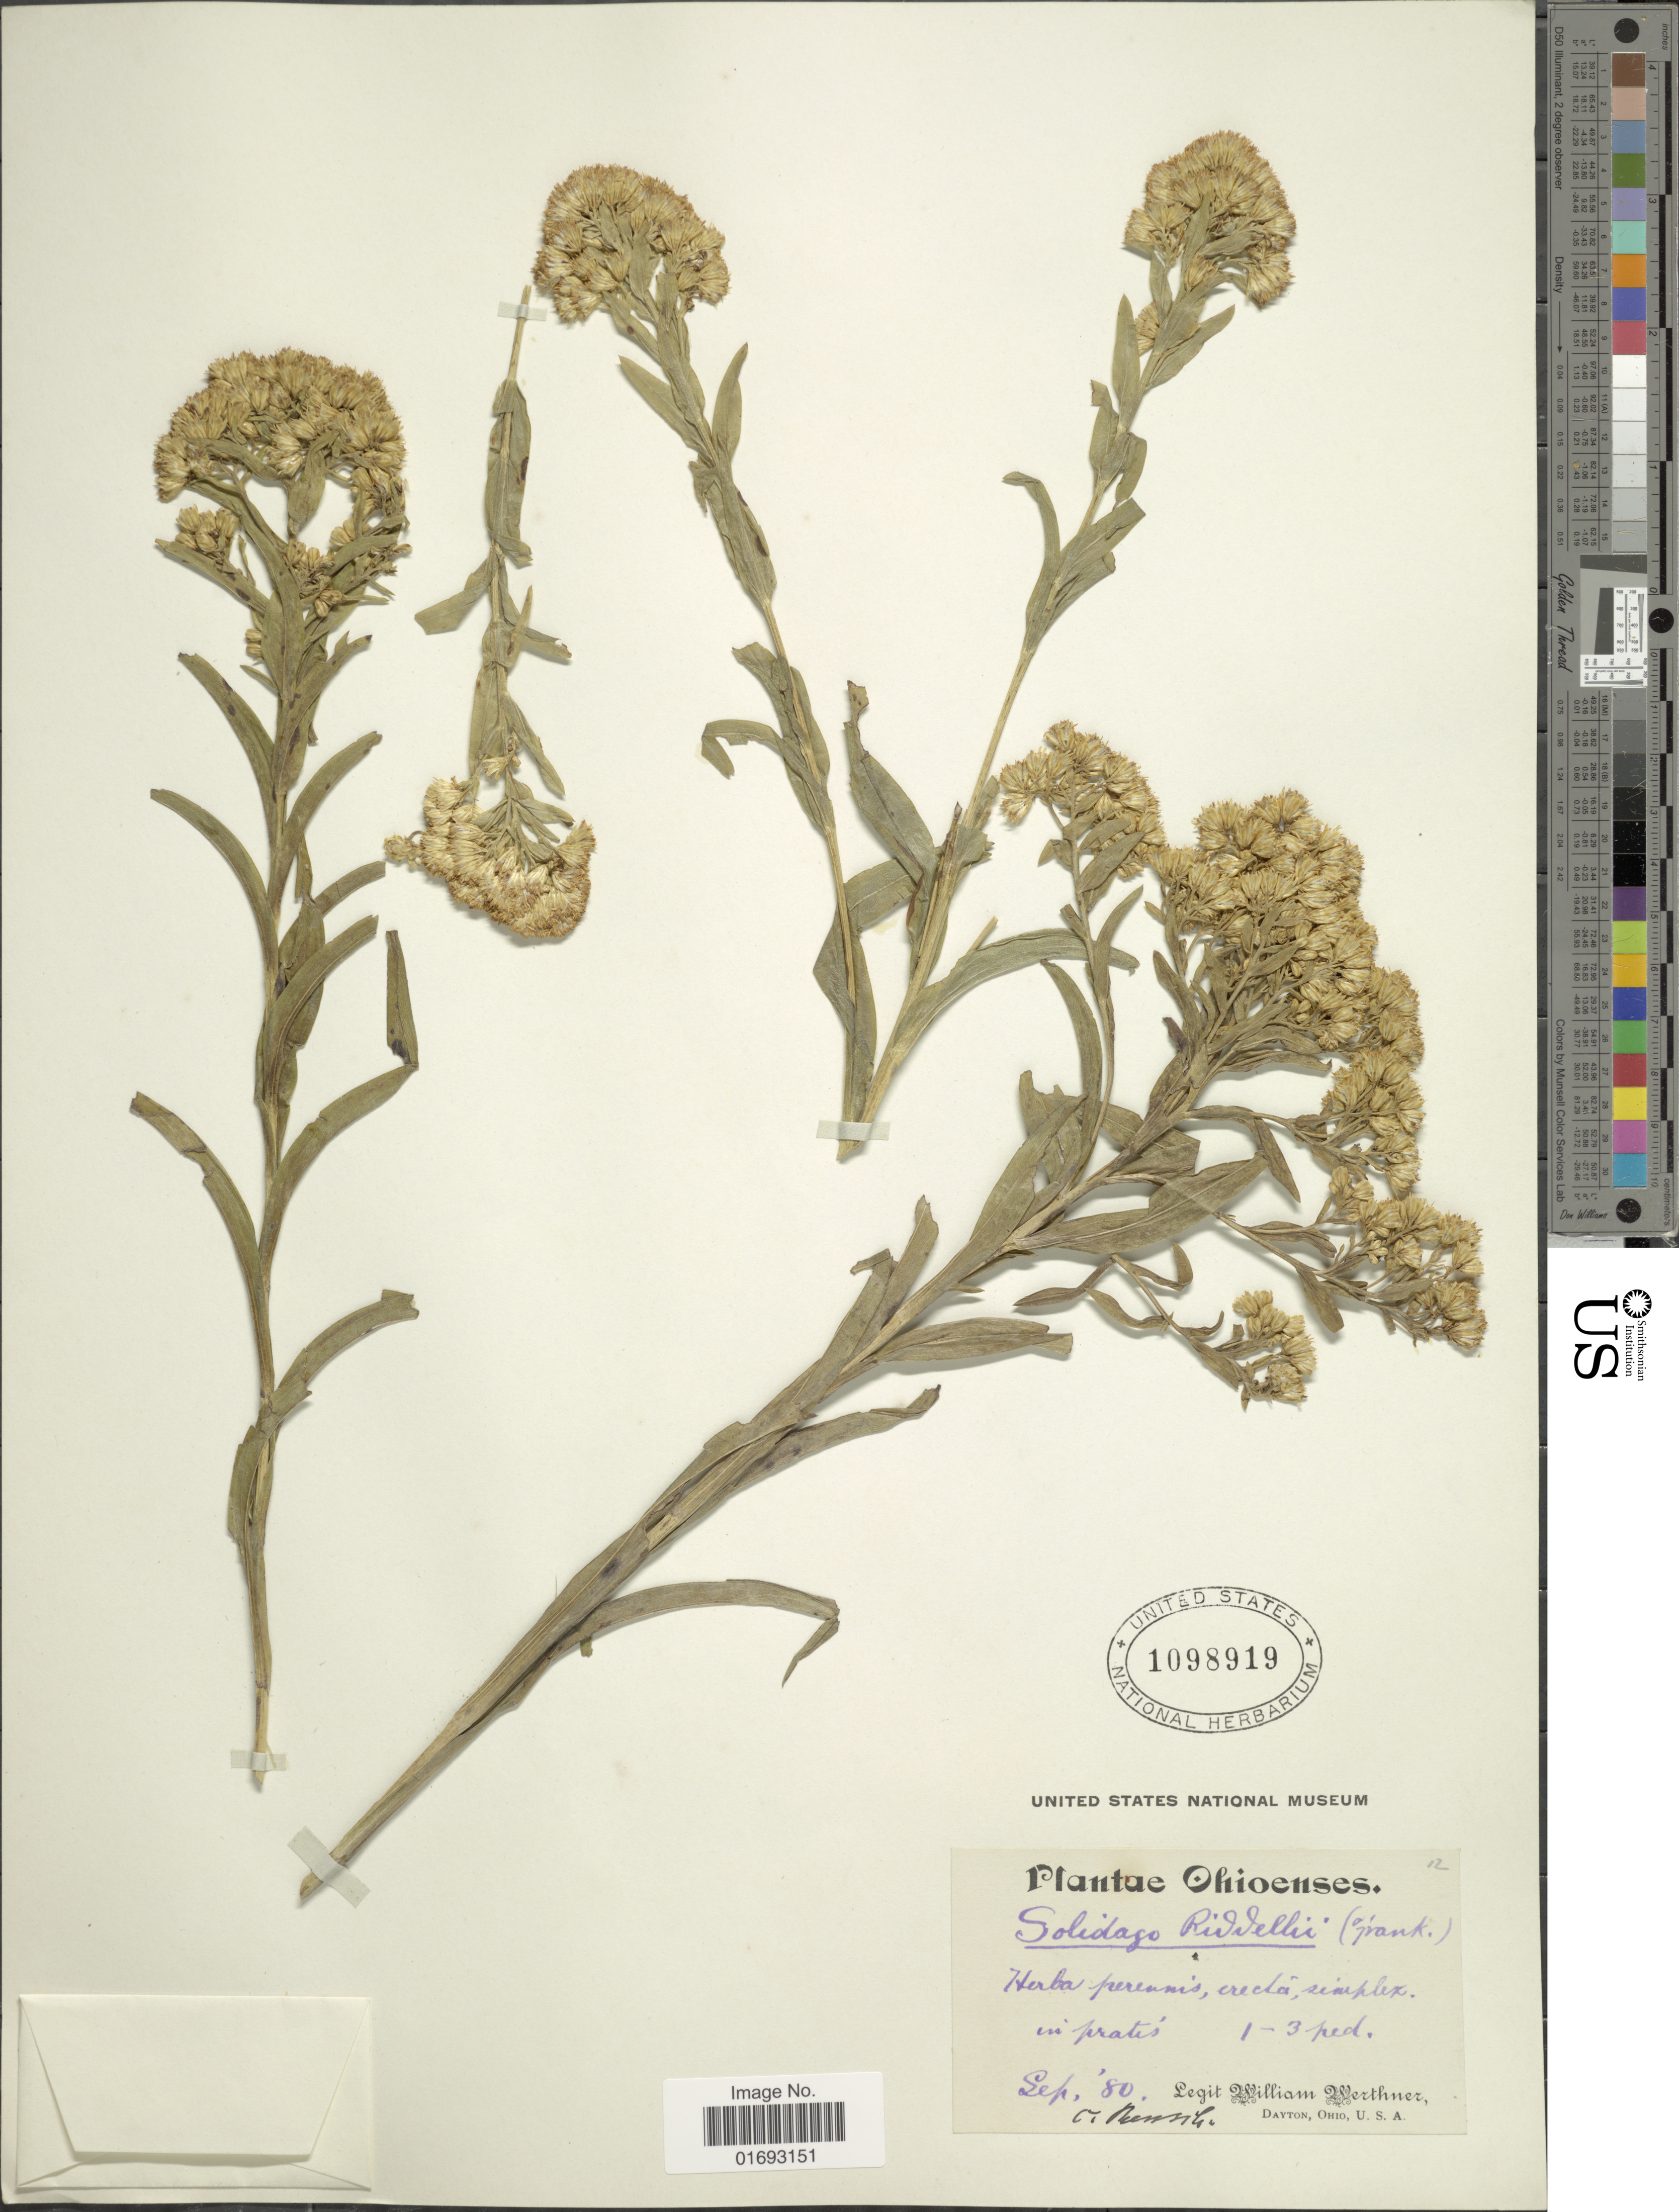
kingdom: Plantae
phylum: Tracheophyta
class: Magnoliopsida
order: Asterales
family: Asteraceae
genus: Oligoneuron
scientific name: Oligoneuron riddellii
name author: (Frank) Rydb.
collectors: W. Werthner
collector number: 12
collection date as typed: Transcribed d/m/y: /9/80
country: United States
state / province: Ohio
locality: Herba perennis, erecta simplex in pratis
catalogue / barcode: US 1098919